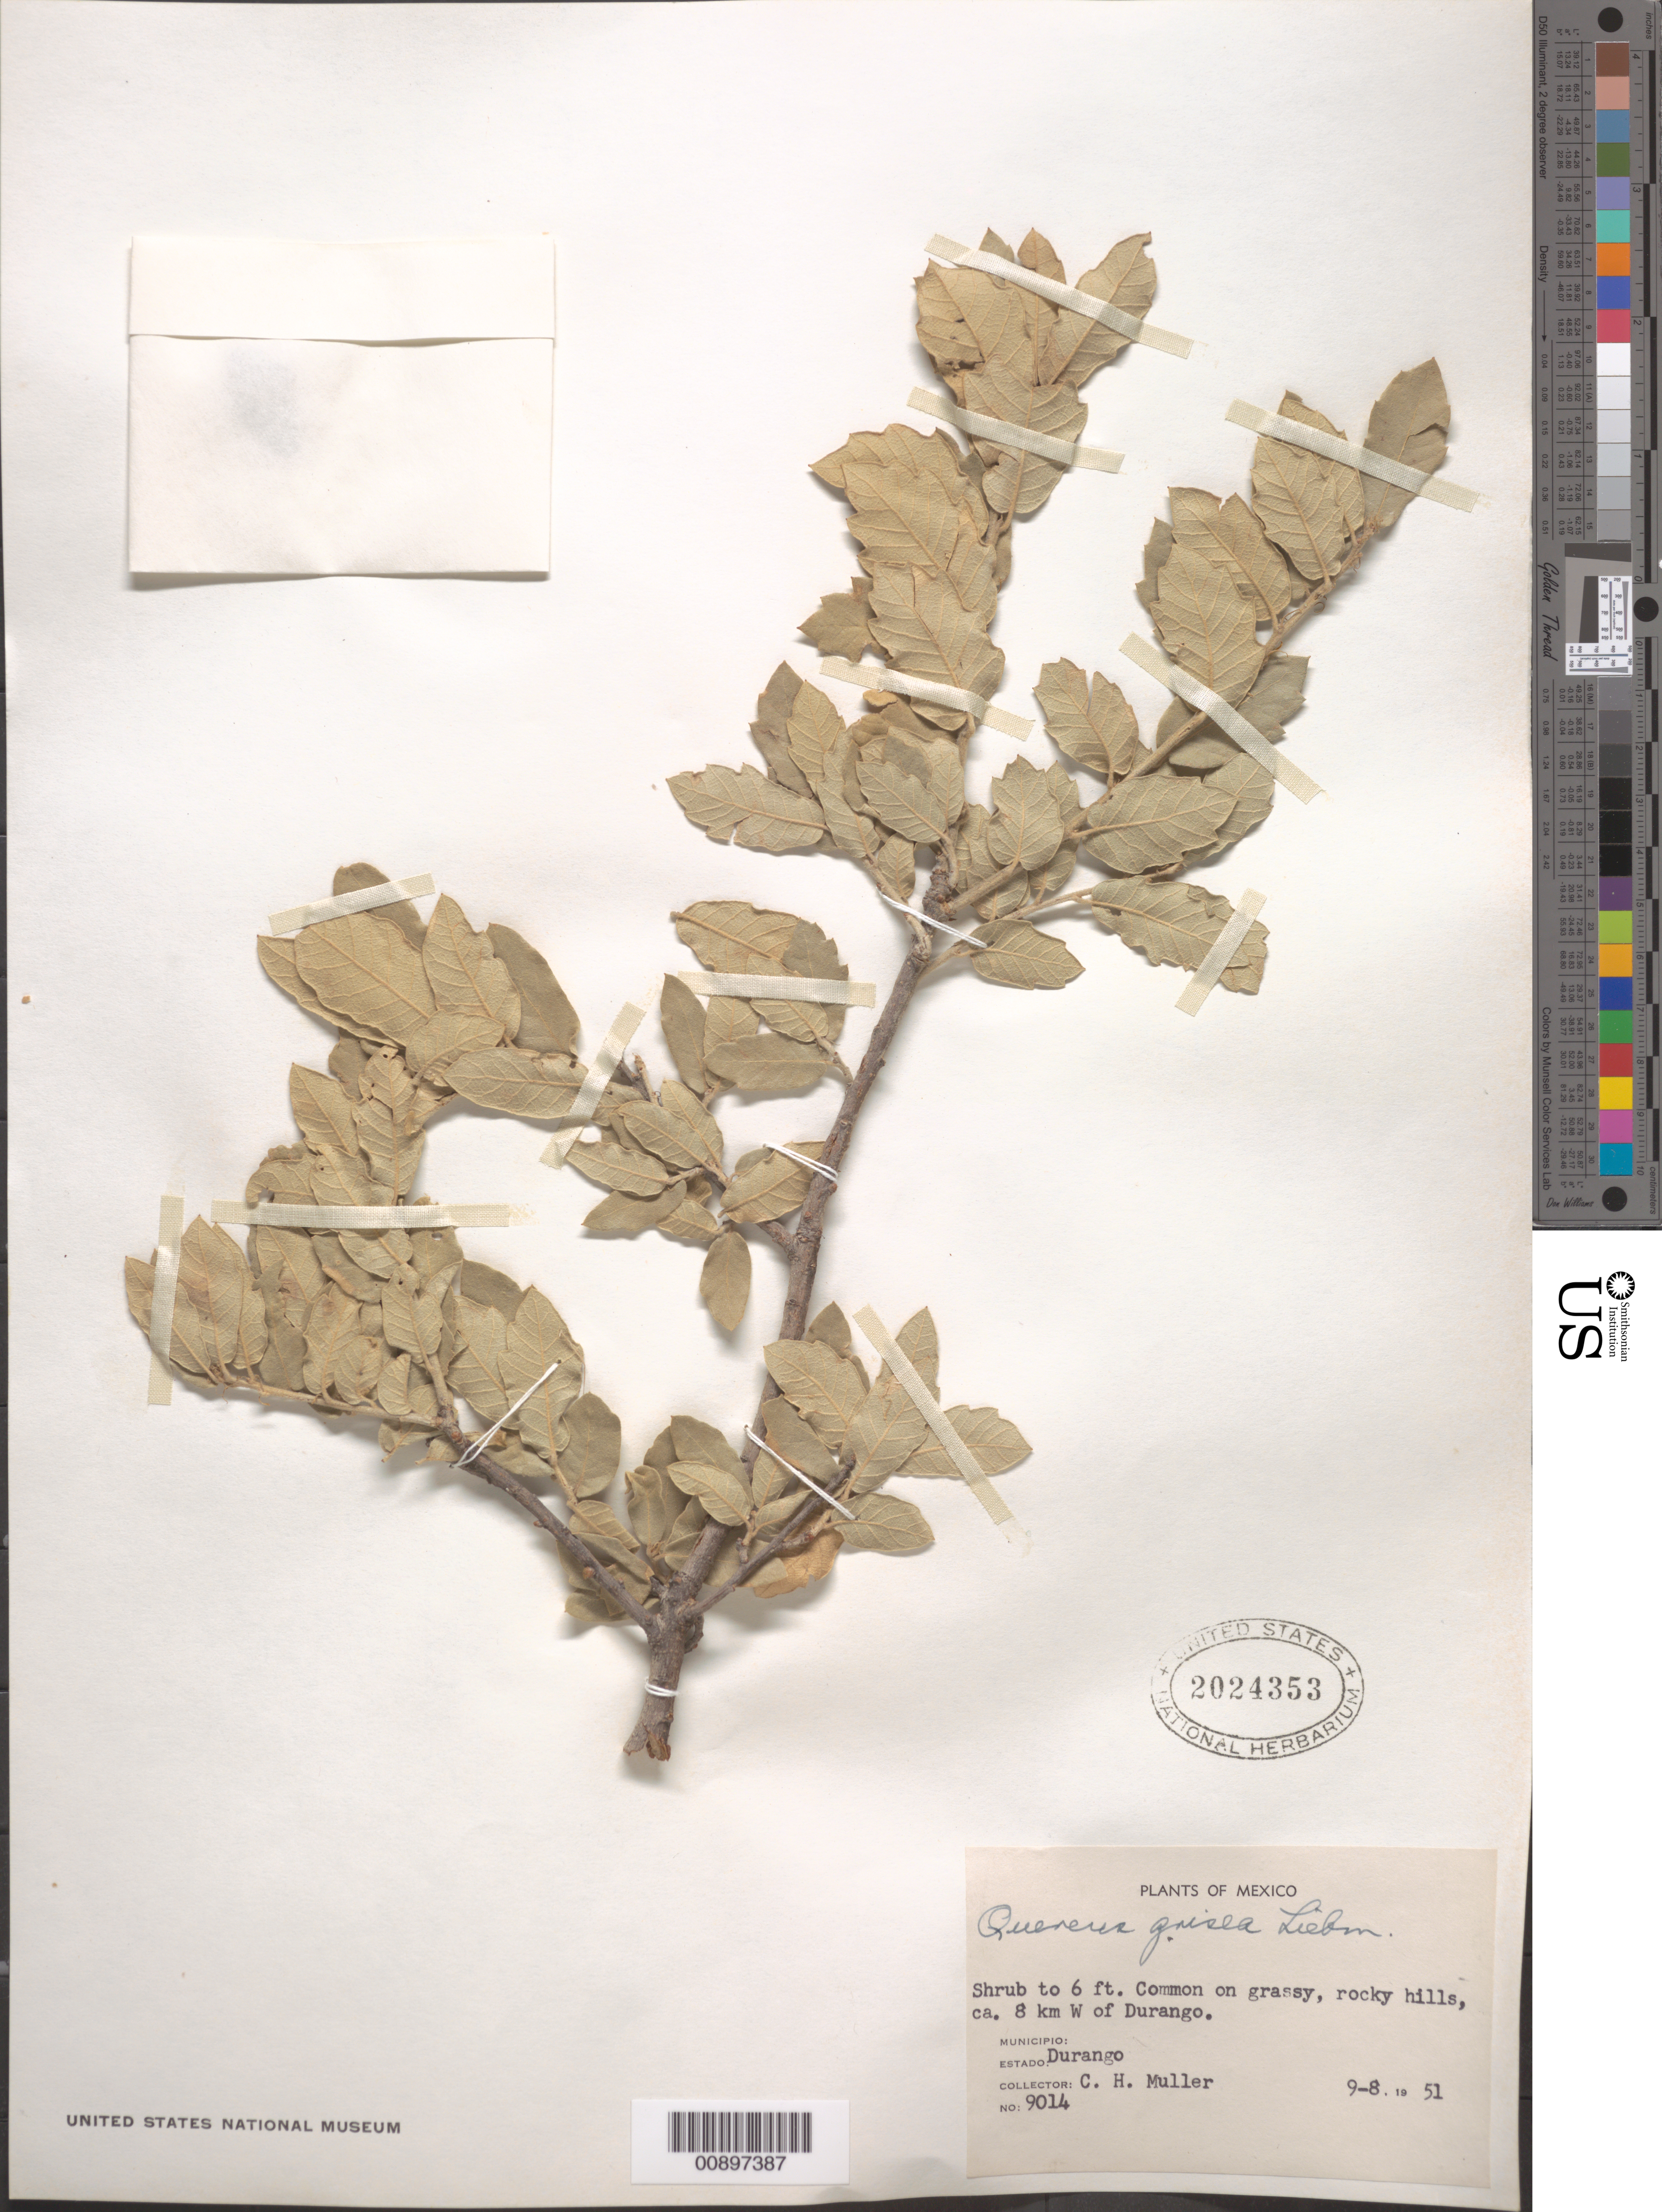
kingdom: Plantae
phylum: Tracheophyta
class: Magnoliopsida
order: Fagales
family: Fagaceae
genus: Quercus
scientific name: Quercus grisea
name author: Liebm.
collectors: C. H. Muller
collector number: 9014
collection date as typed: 08 Sep 1951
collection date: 1951-09-08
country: Mexico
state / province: Durango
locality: Ca. 8 km W of Durango.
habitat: Common on grassy, rocky hills.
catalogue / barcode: US 2024353